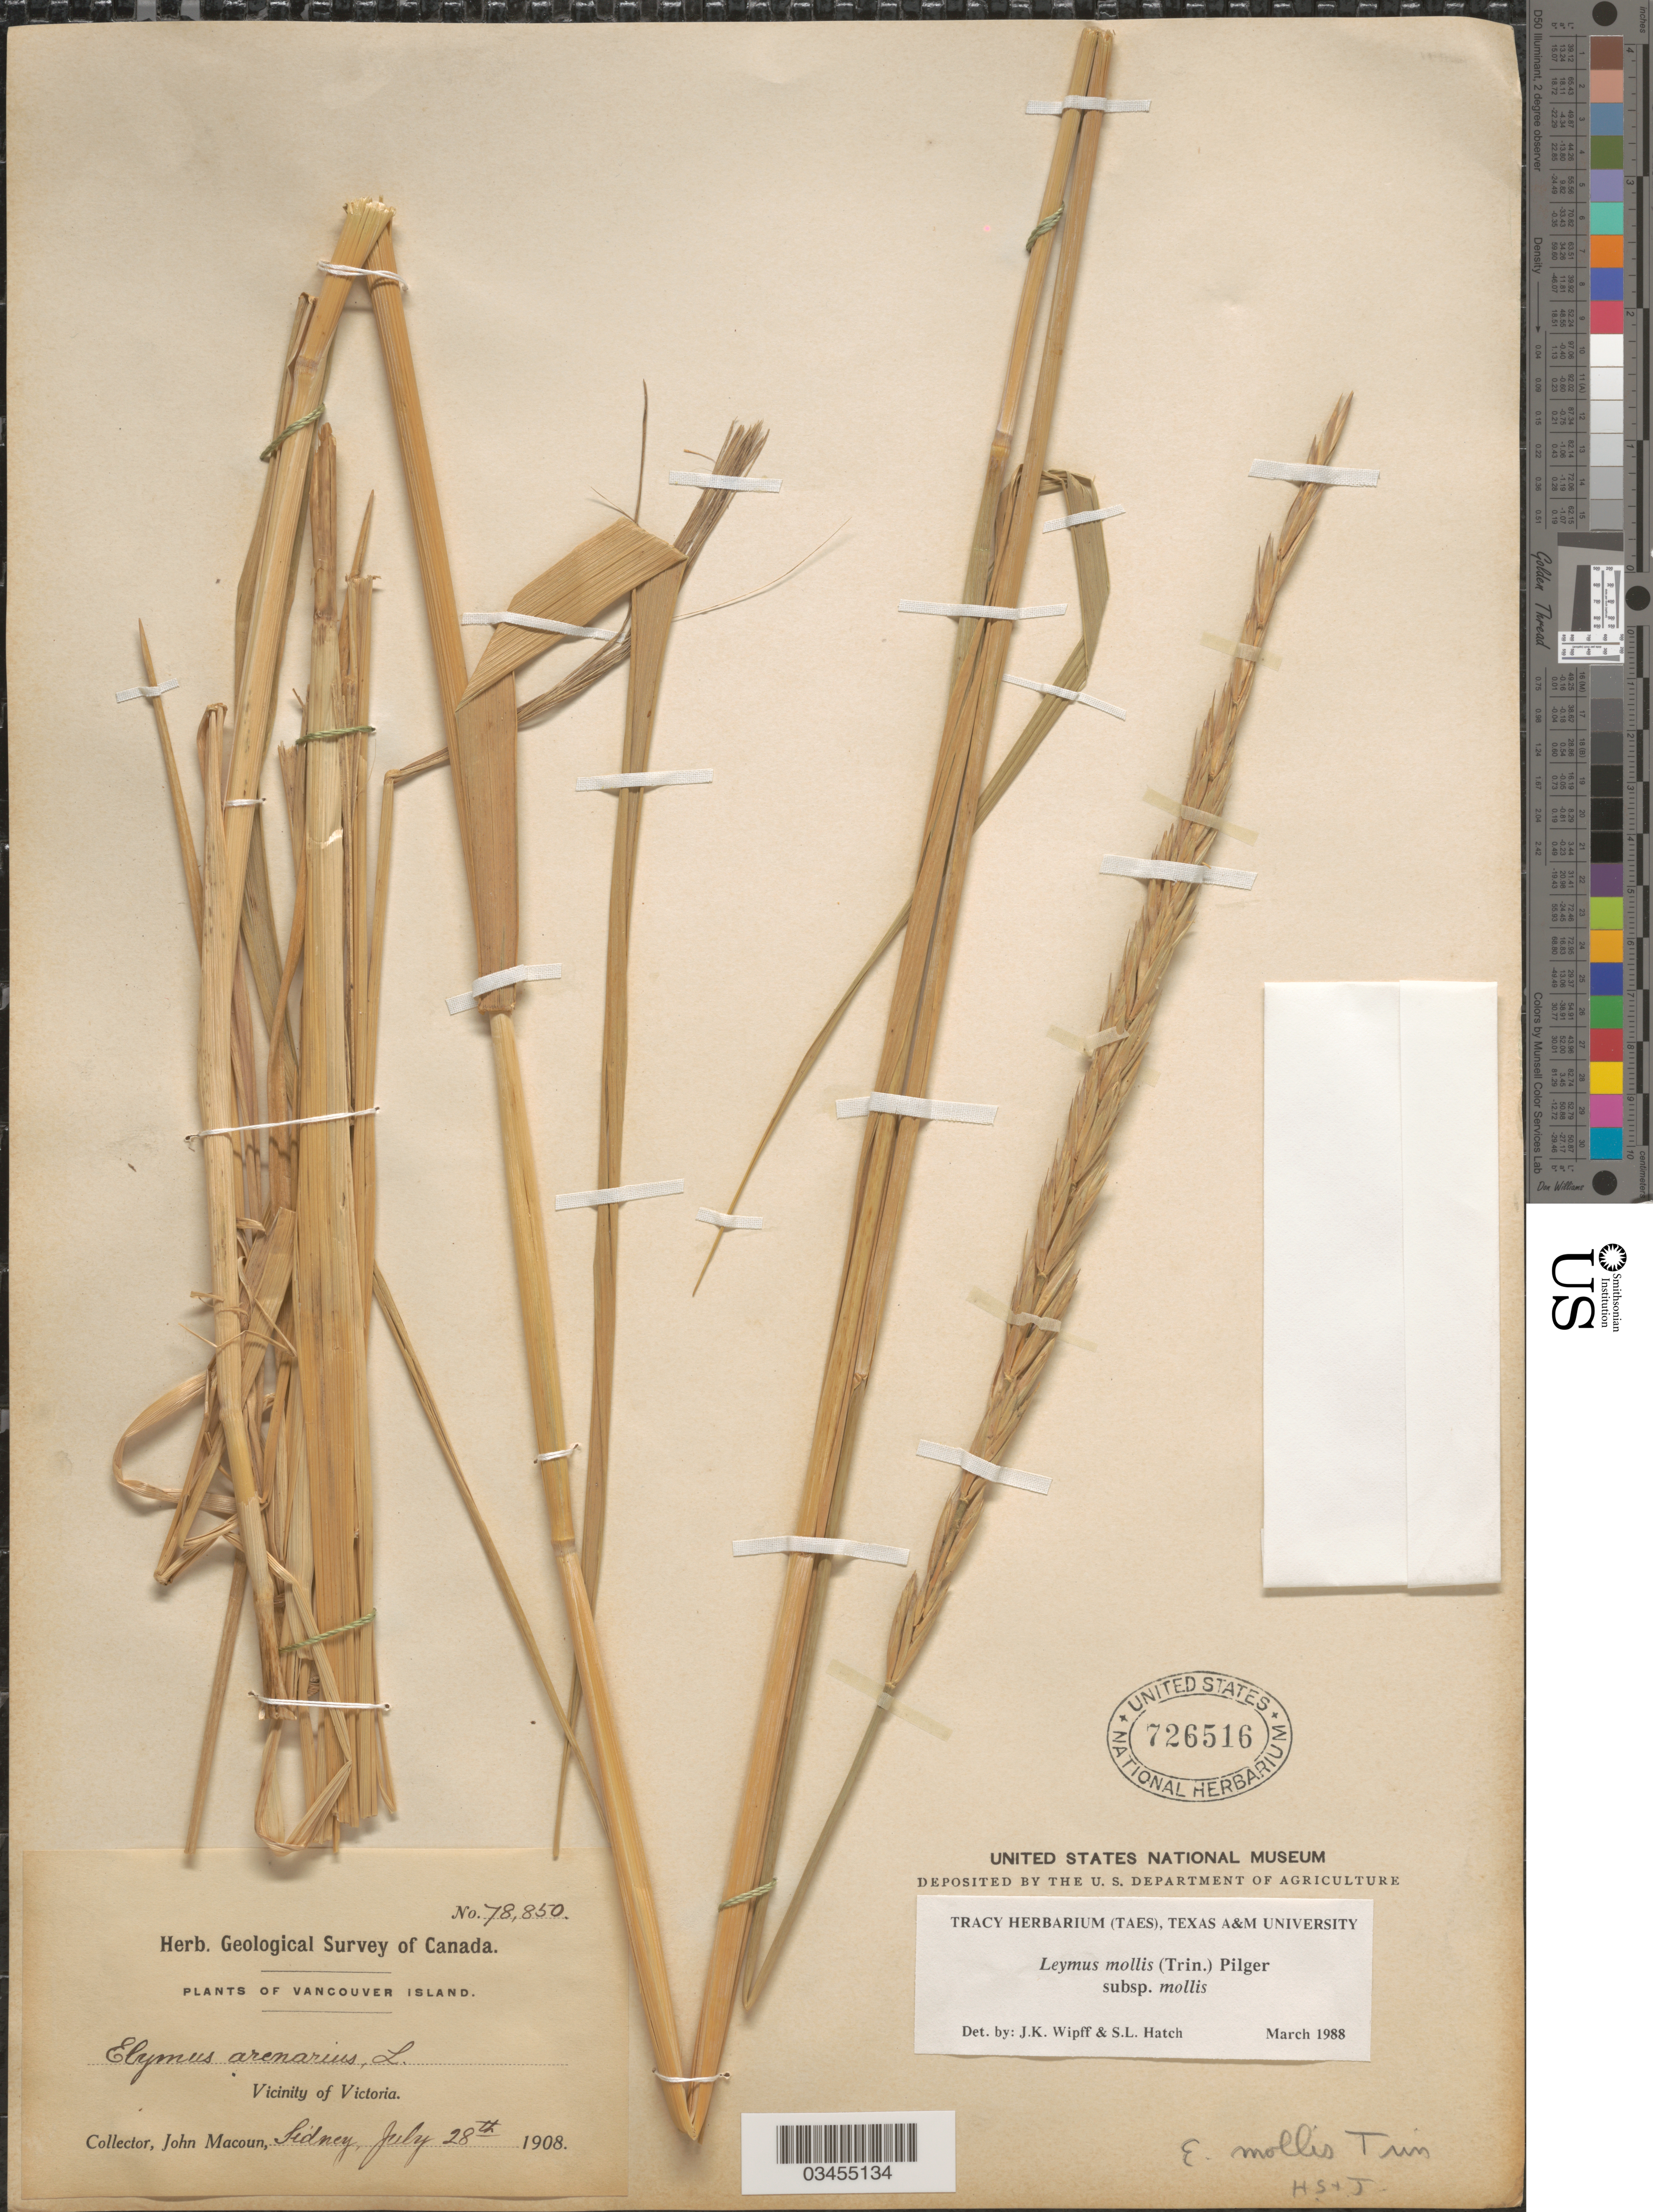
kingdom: Plantae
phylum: Tracheophyta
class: Liliopsida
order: Poales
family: Poaceae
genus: Leymus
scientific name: Leymus mollis subsp. mollis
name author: (Trin.) Pilg.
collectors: J. Macoun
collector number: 78850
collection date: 1908-07-28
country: Canada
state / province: British Columbia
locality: Geological Survey of Canada. Vancouver Island. Vicinity of Victoria. Sidney.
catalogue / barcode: US 726516